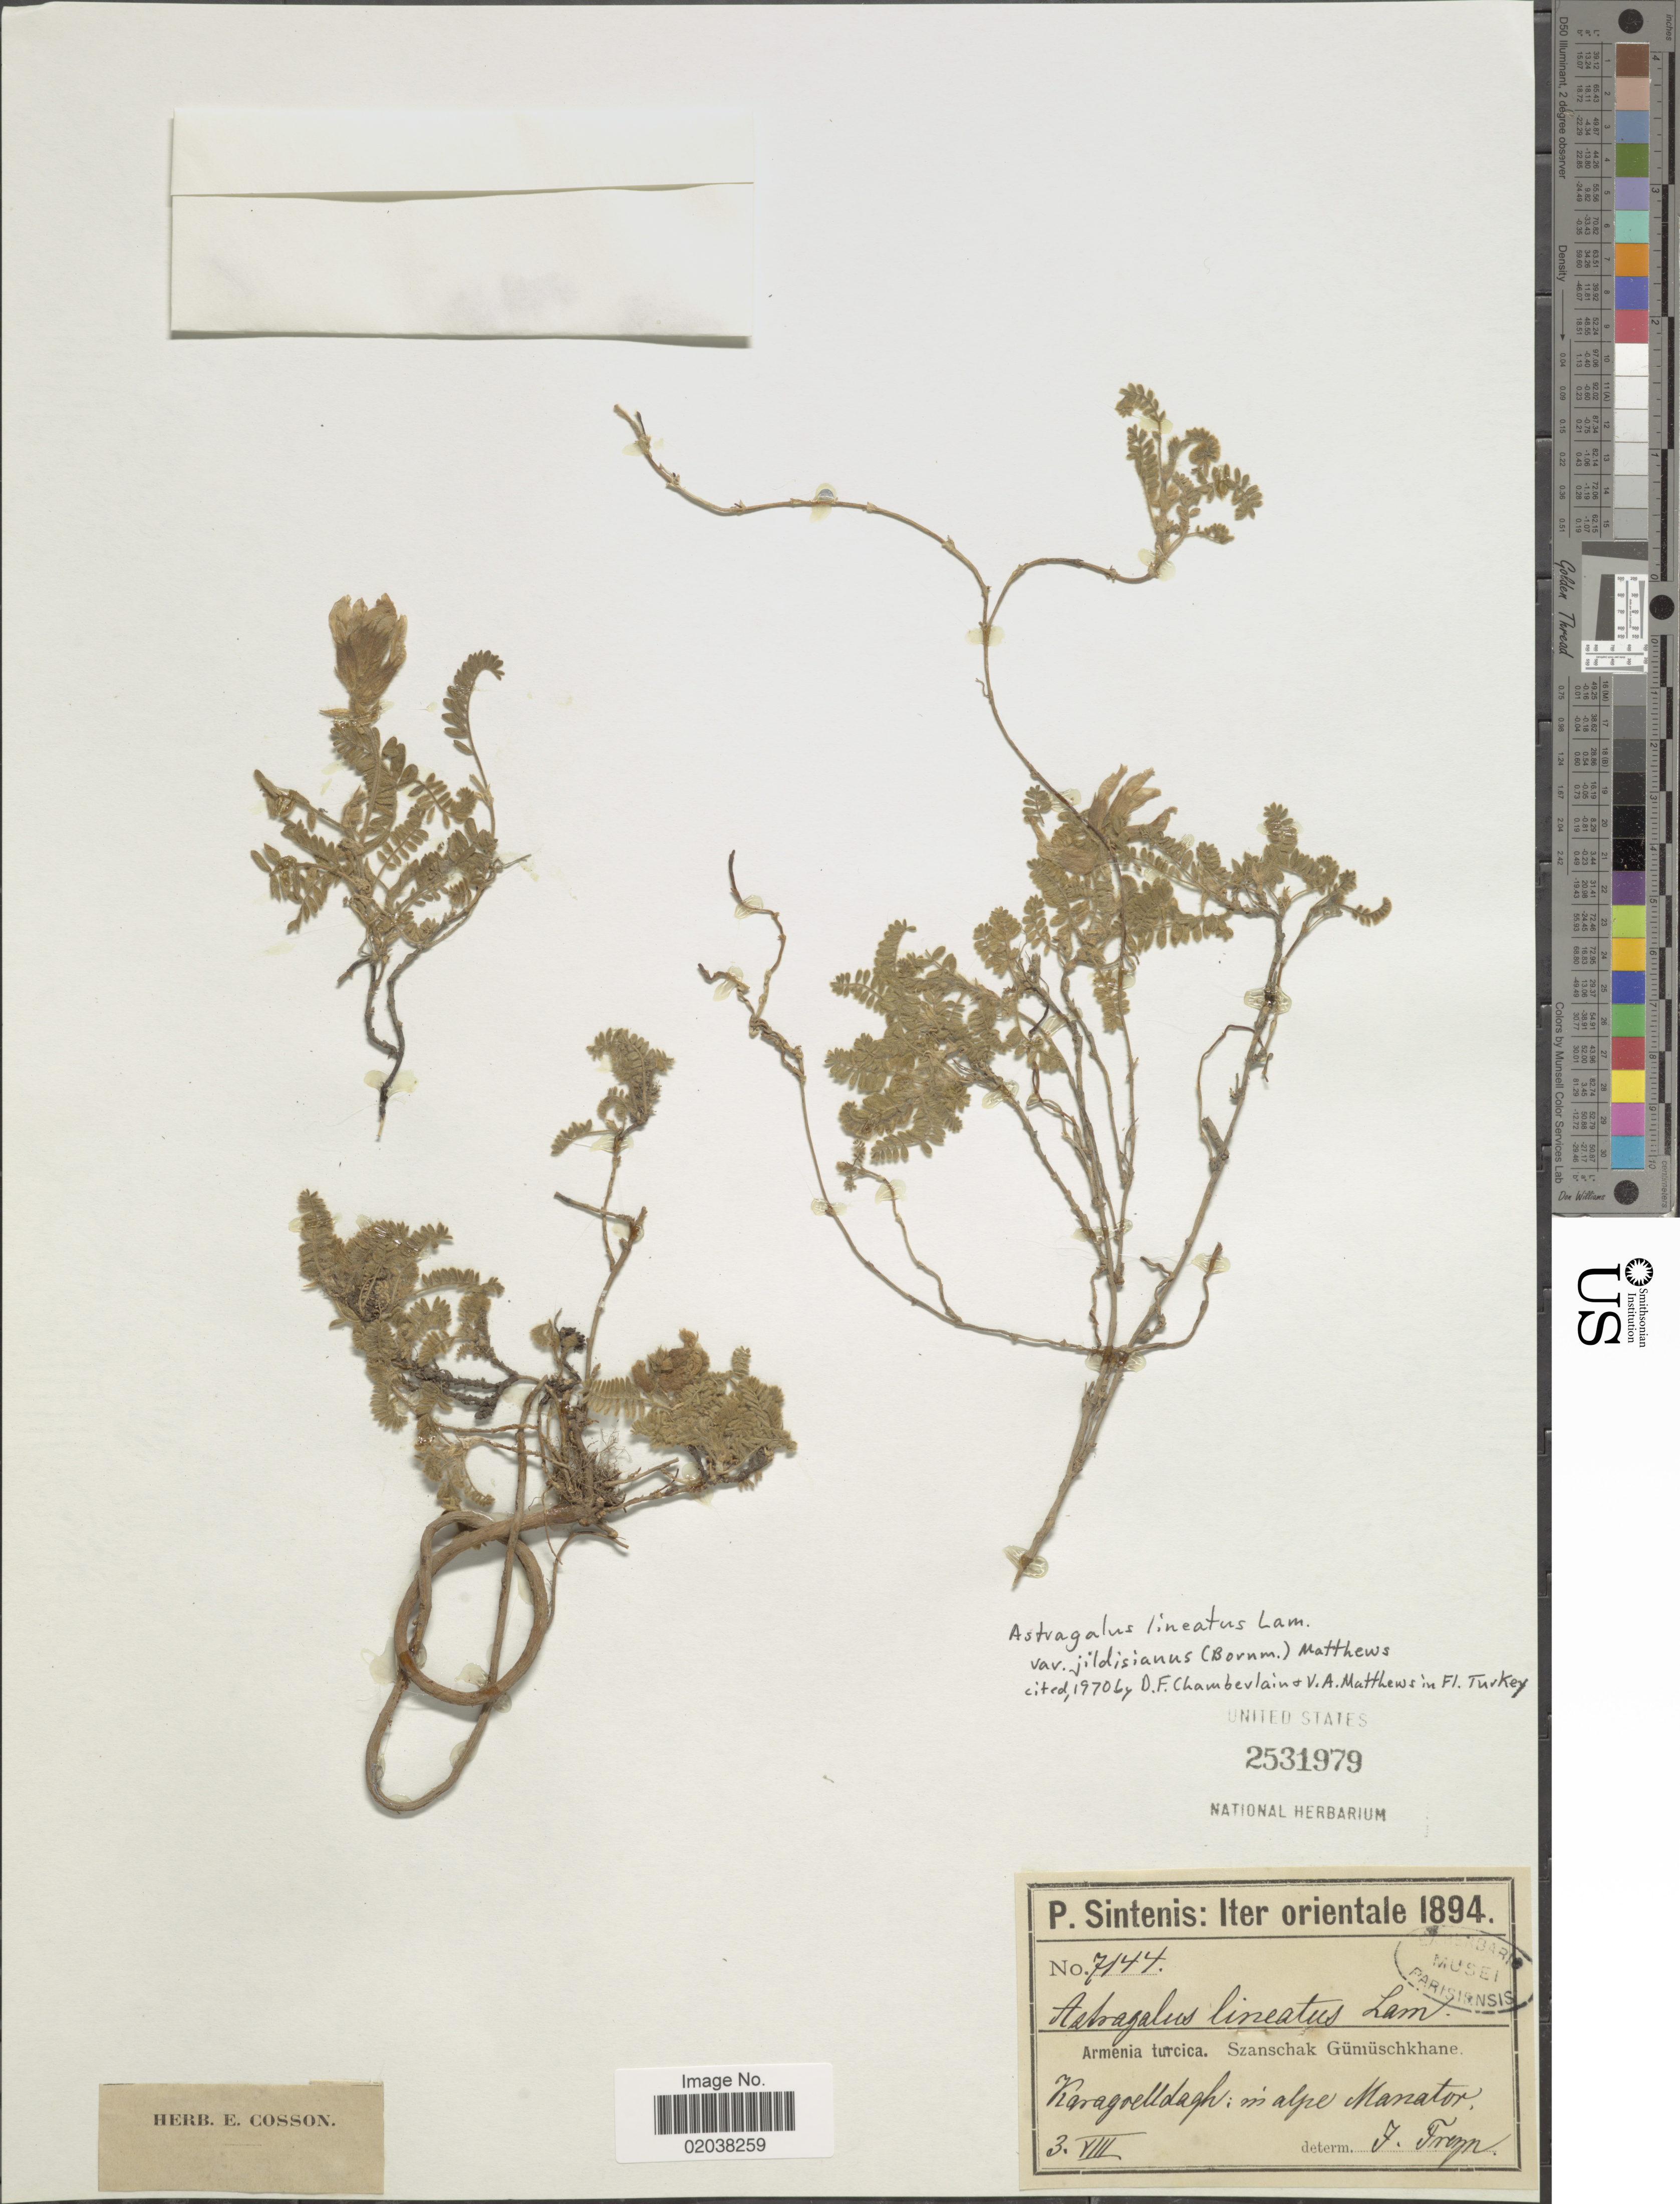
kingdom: Plantae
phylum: Tracheophyta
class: Magnoliopsida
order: Fabales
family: Fabaceae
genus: Astragalus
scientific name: Astragalus lineatus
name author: Lam.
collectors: P. Sintenis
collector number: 7144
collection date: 1894-08-03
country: Turkey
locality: Iter Orientala, turcica, Szanschak Gumunschkhane, Karagvelldagh: in alpe Manator [interpreted]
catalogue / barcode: US 2531979